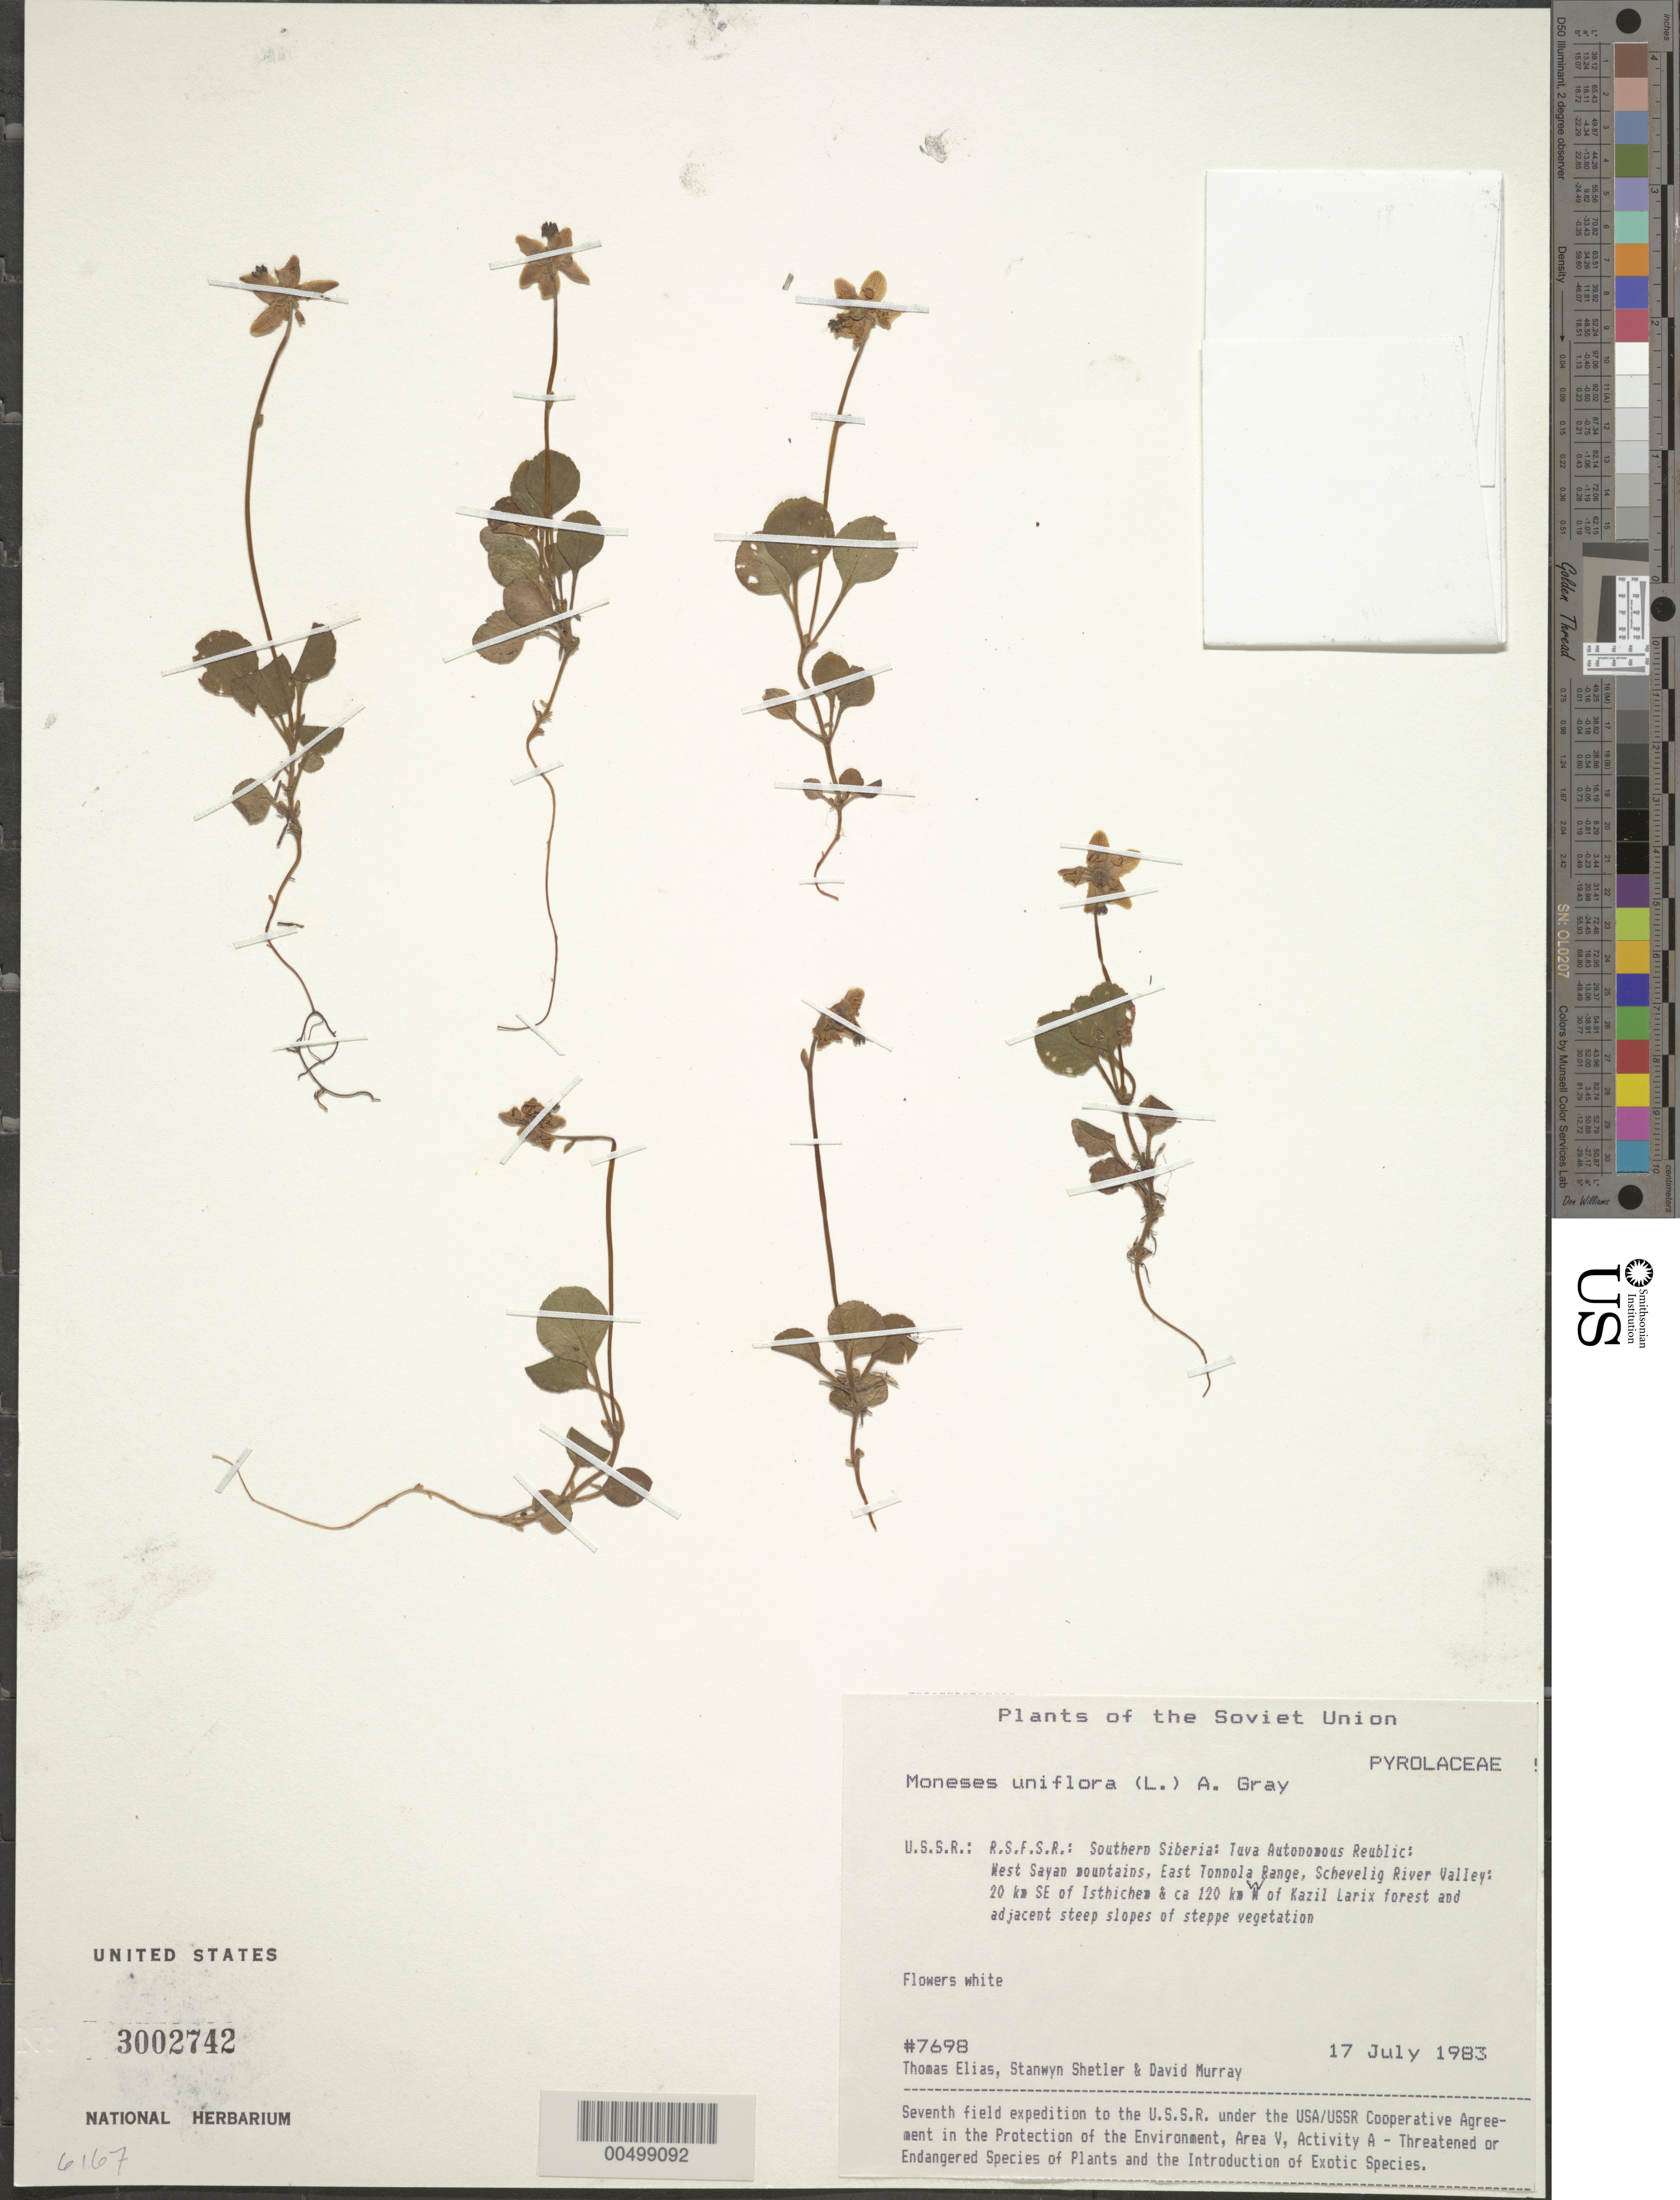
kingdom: Plantae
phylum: Tracheophyta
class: Magnoliopsida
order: Ericales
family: Ericaceae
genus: Moneses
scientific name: Moneses uniflora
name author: (L.) A. Gray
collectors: T. Elias, S. Shetler & D. F. Murray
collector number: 7698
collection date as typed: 17 Jul 1983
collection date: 1983-07-17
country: Russian Federation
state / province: Tuva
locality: West Sayan Mountains, E Tonnola [Tannu-Ola] Range, Schevelig River Valley, 20 km SE of Isthichem [Ishti-Khem], *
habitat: Larix forest and adjacent steep slopes of steppe vegetation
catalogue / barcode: US 3002742